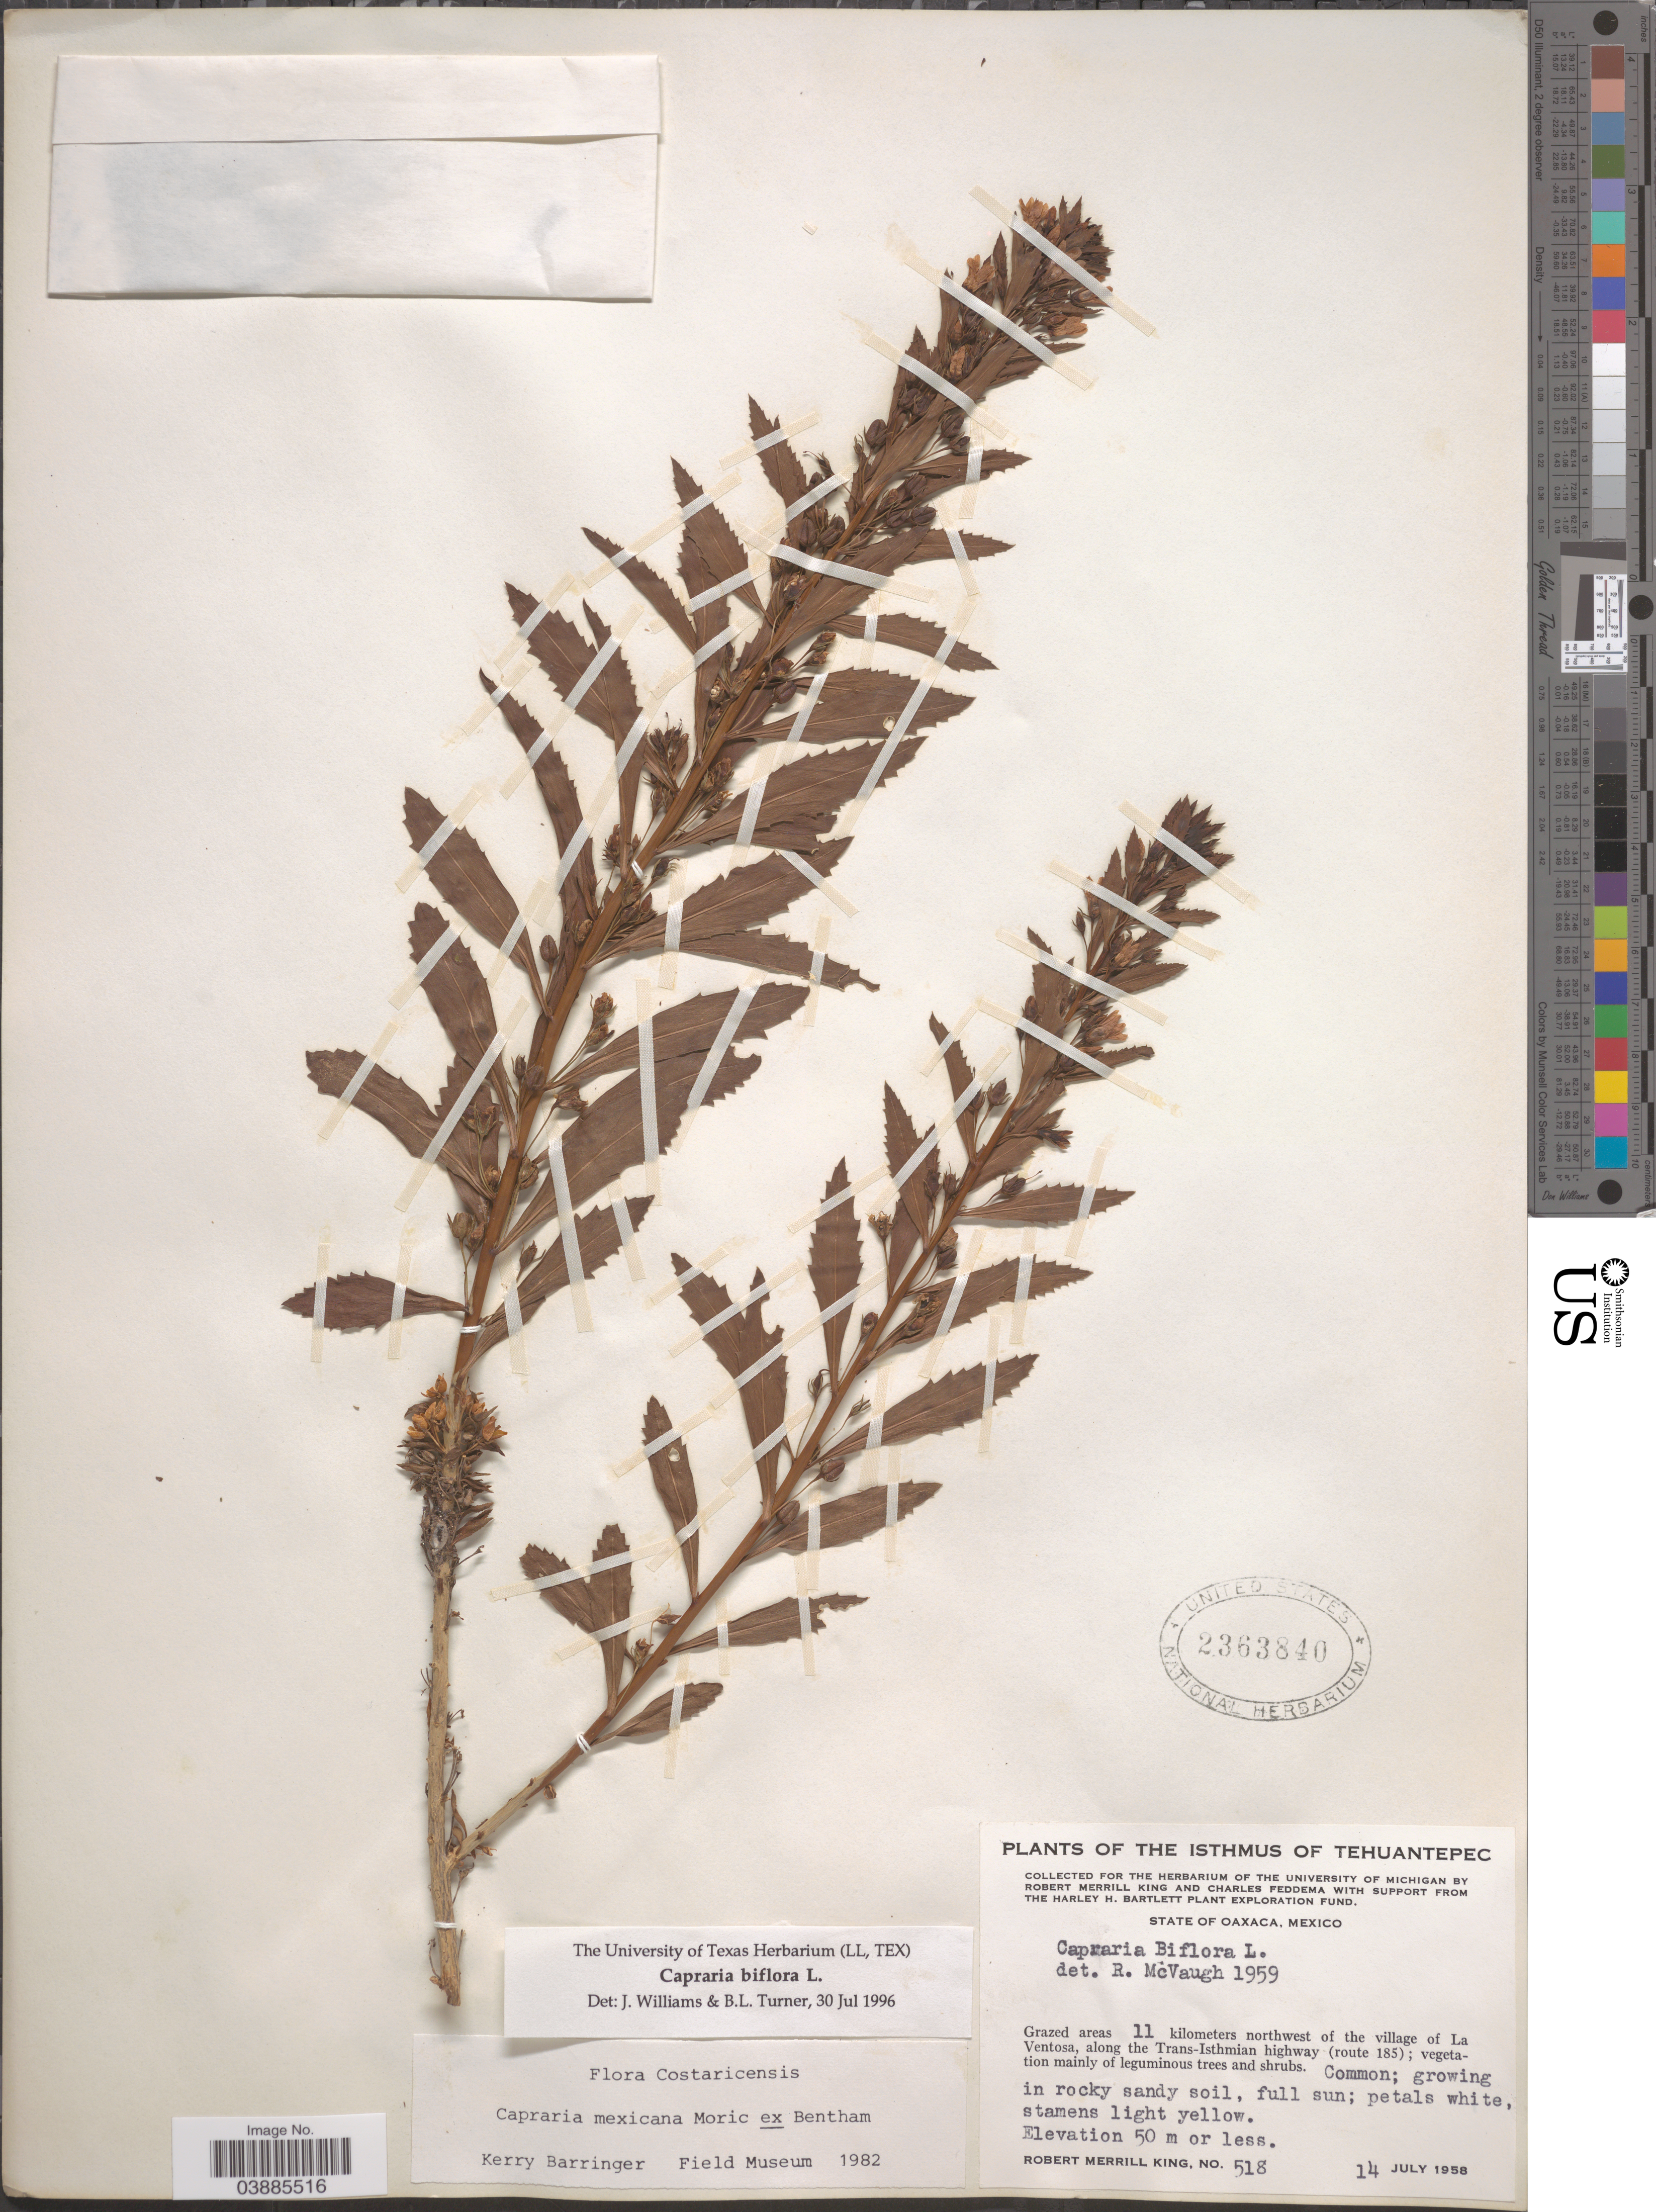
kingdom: Plantae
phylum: Tracheophyta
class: Magnoliopsida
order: Lamiales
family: Scrophulariaceae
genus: Capraria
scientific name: Capraria biflora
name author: L.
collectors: R. M. King & C. Feddema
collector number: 518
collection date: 1958-07-14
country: Mexico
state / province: Oaxaca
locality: The Isthmus of Tehuantepec. Areas kilometers northwest of the village of La Ventosa, along the Trans-Isthmian highway (route 185).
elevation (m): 50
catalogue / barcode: US 2363840